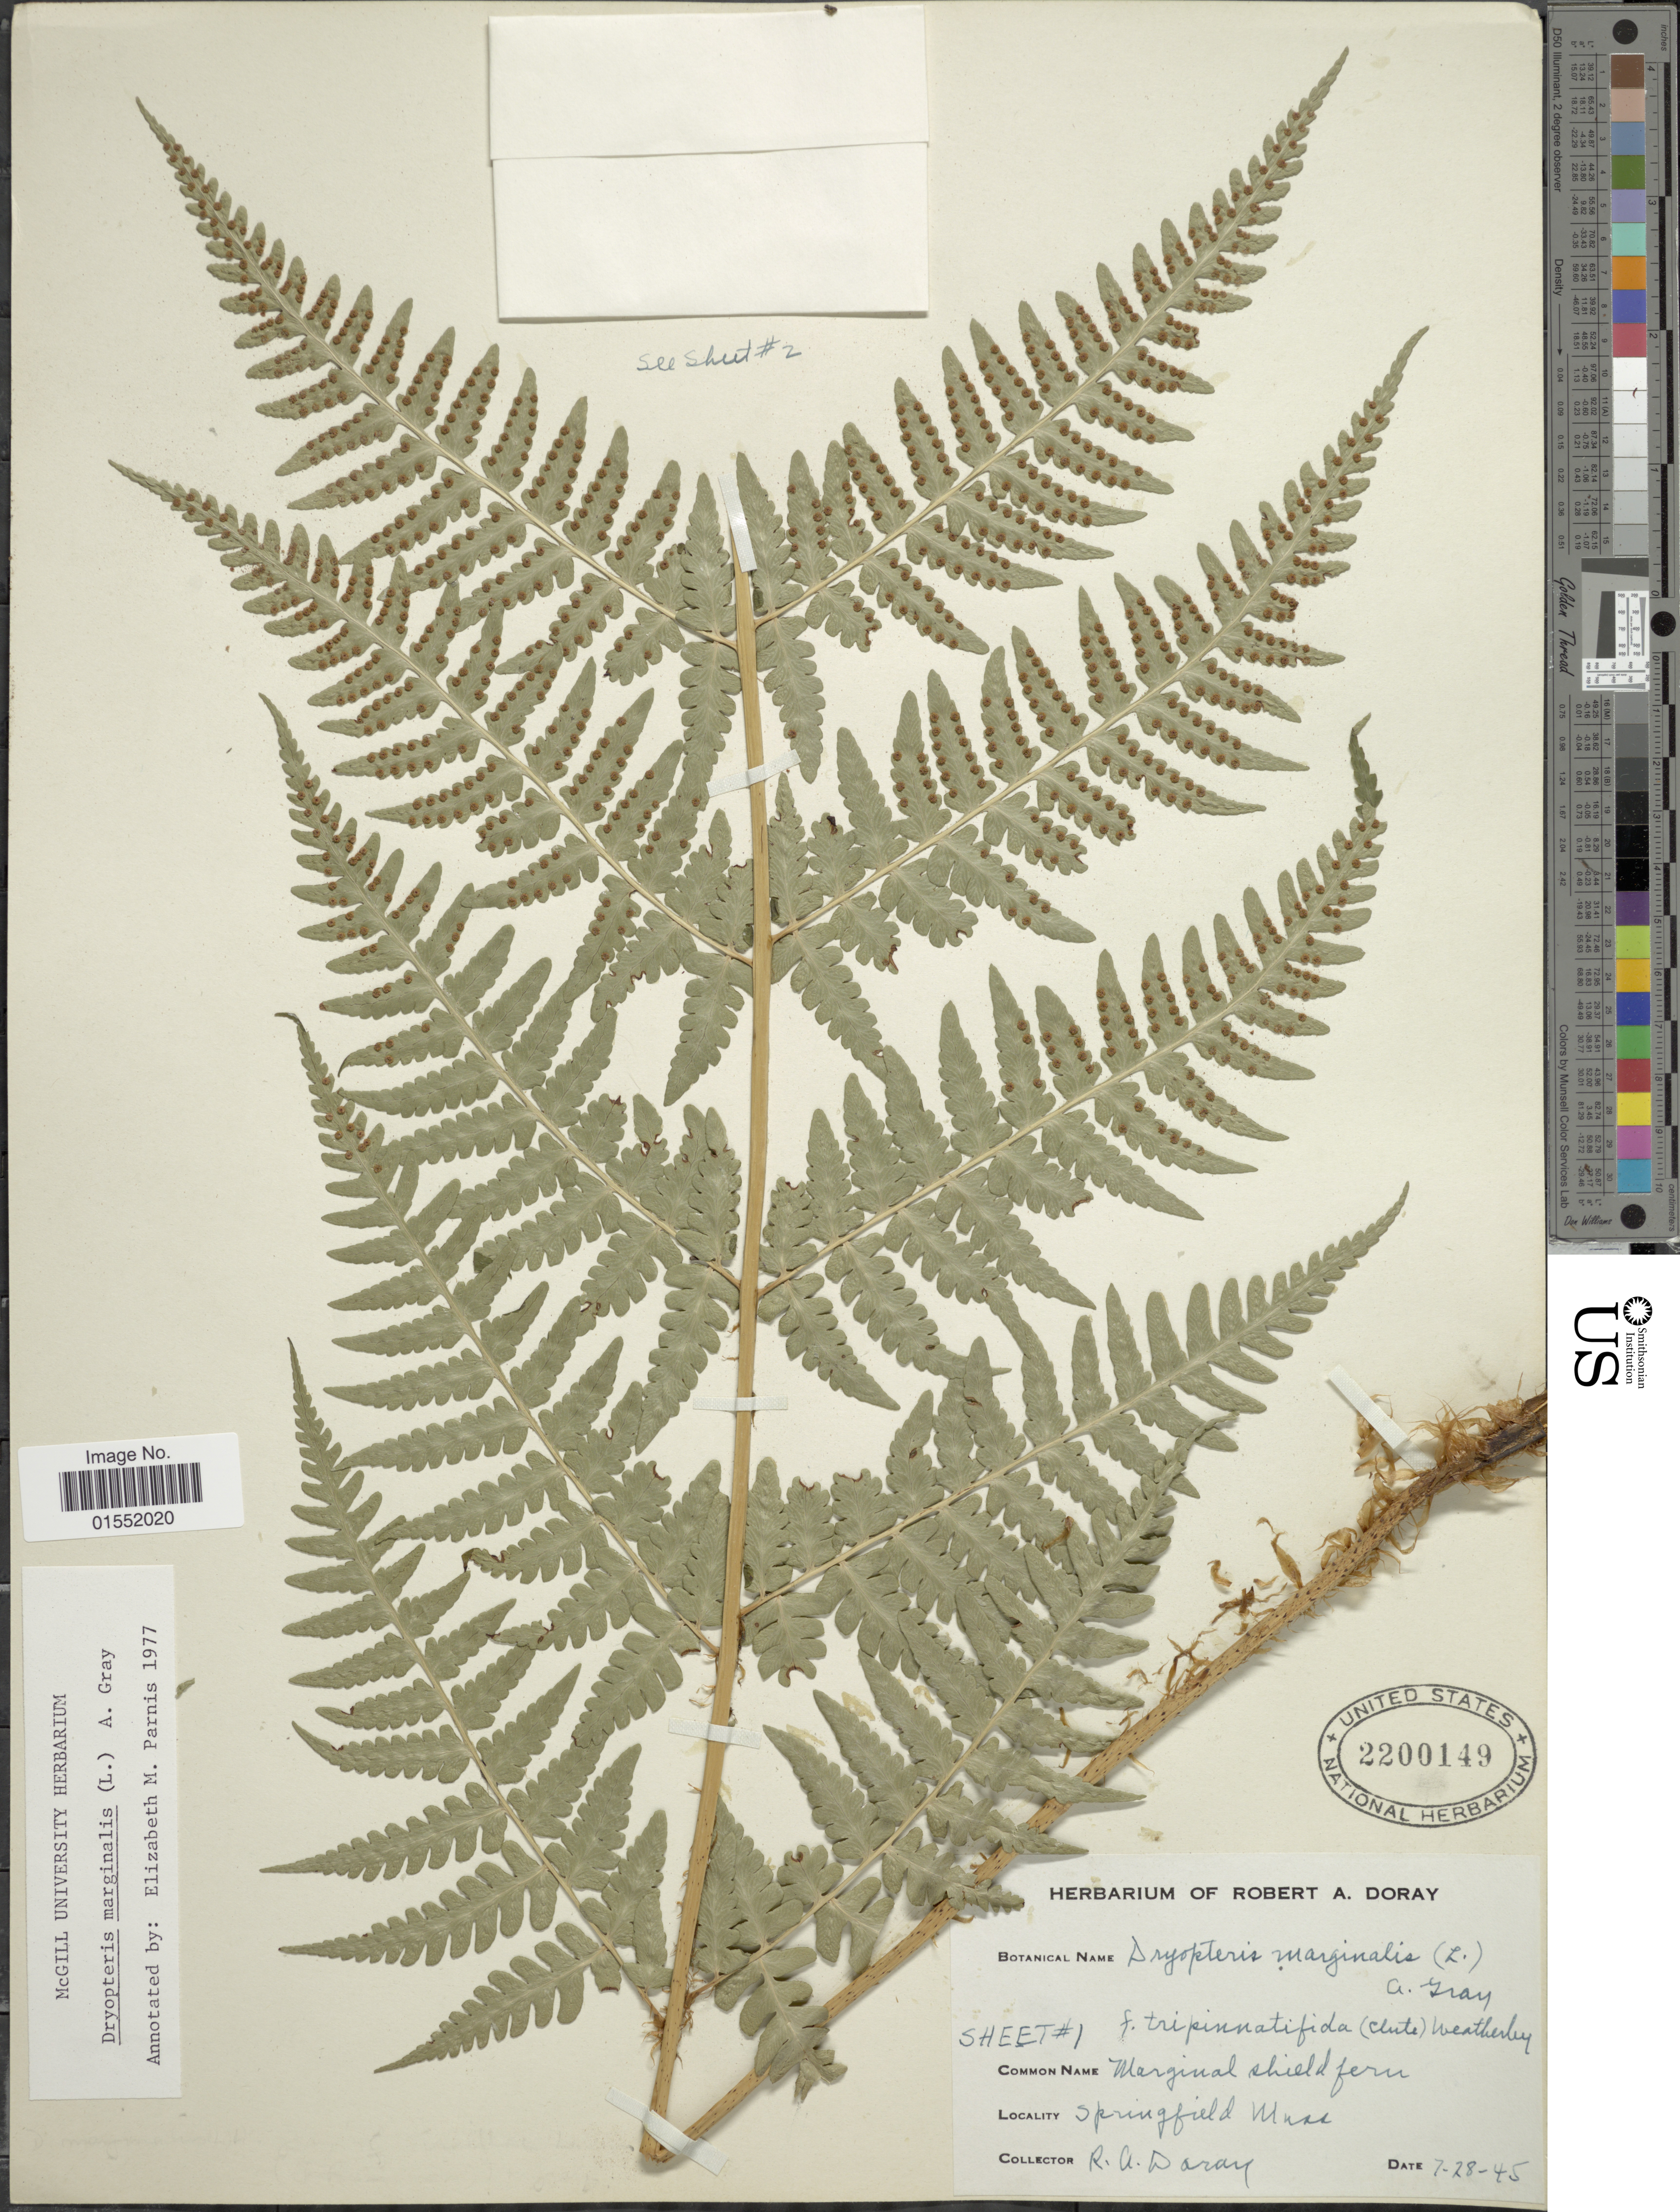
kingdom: Plantae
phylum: Tracheophyta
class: Polypodiopsida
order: Polypodiales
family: Dryopteridaceae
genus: Dryopteris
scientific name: Dryopteris marginalis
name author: (L.) A. Gray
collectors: R. Doray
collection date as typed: Transcribed d/m/y: 28/7/45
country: United States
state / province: Massachusetts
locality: Springfield Mass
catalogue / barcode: US 2200149